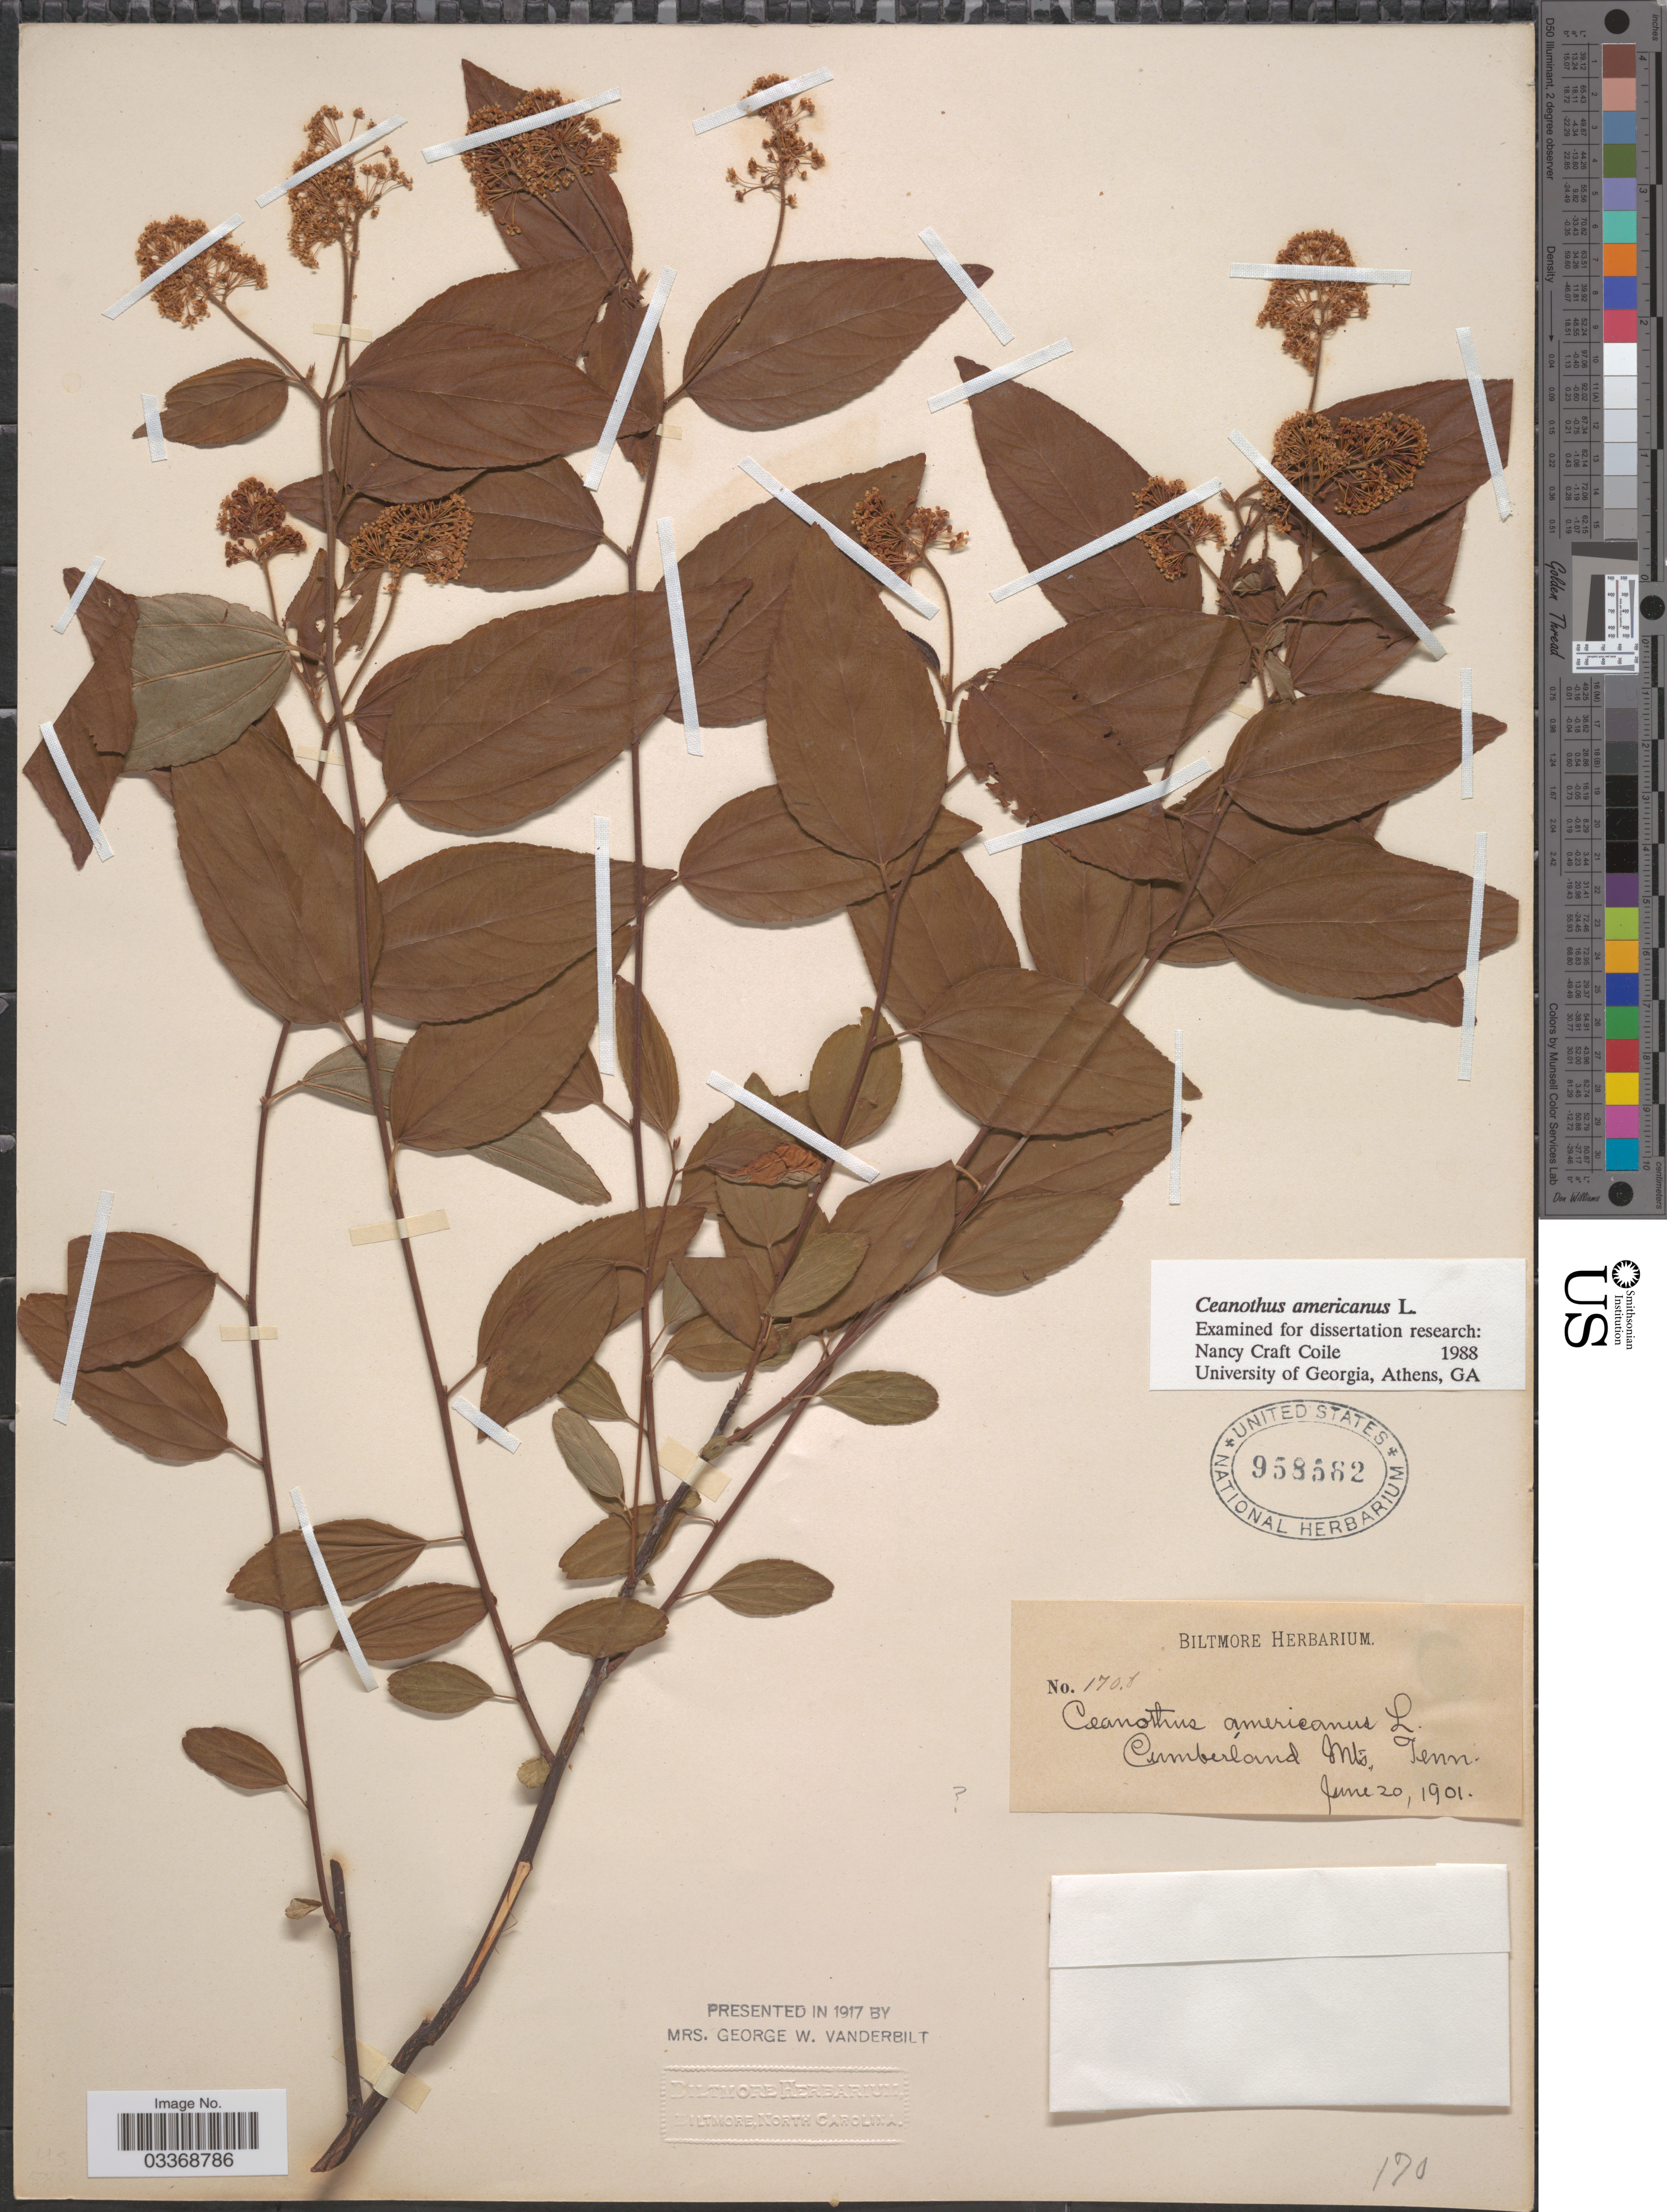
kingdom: Plantae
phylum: Tracheophyta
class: Magnoliopsida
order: Rosales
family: Rhamnaceae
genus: Ceanothus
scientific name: Ceanothus americanus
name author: L.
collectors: ex herb. Biltmore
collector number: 170f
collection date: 1901-06-20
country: United States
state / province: Tennessee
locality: Cumberland Mts.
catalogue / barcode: US 958562